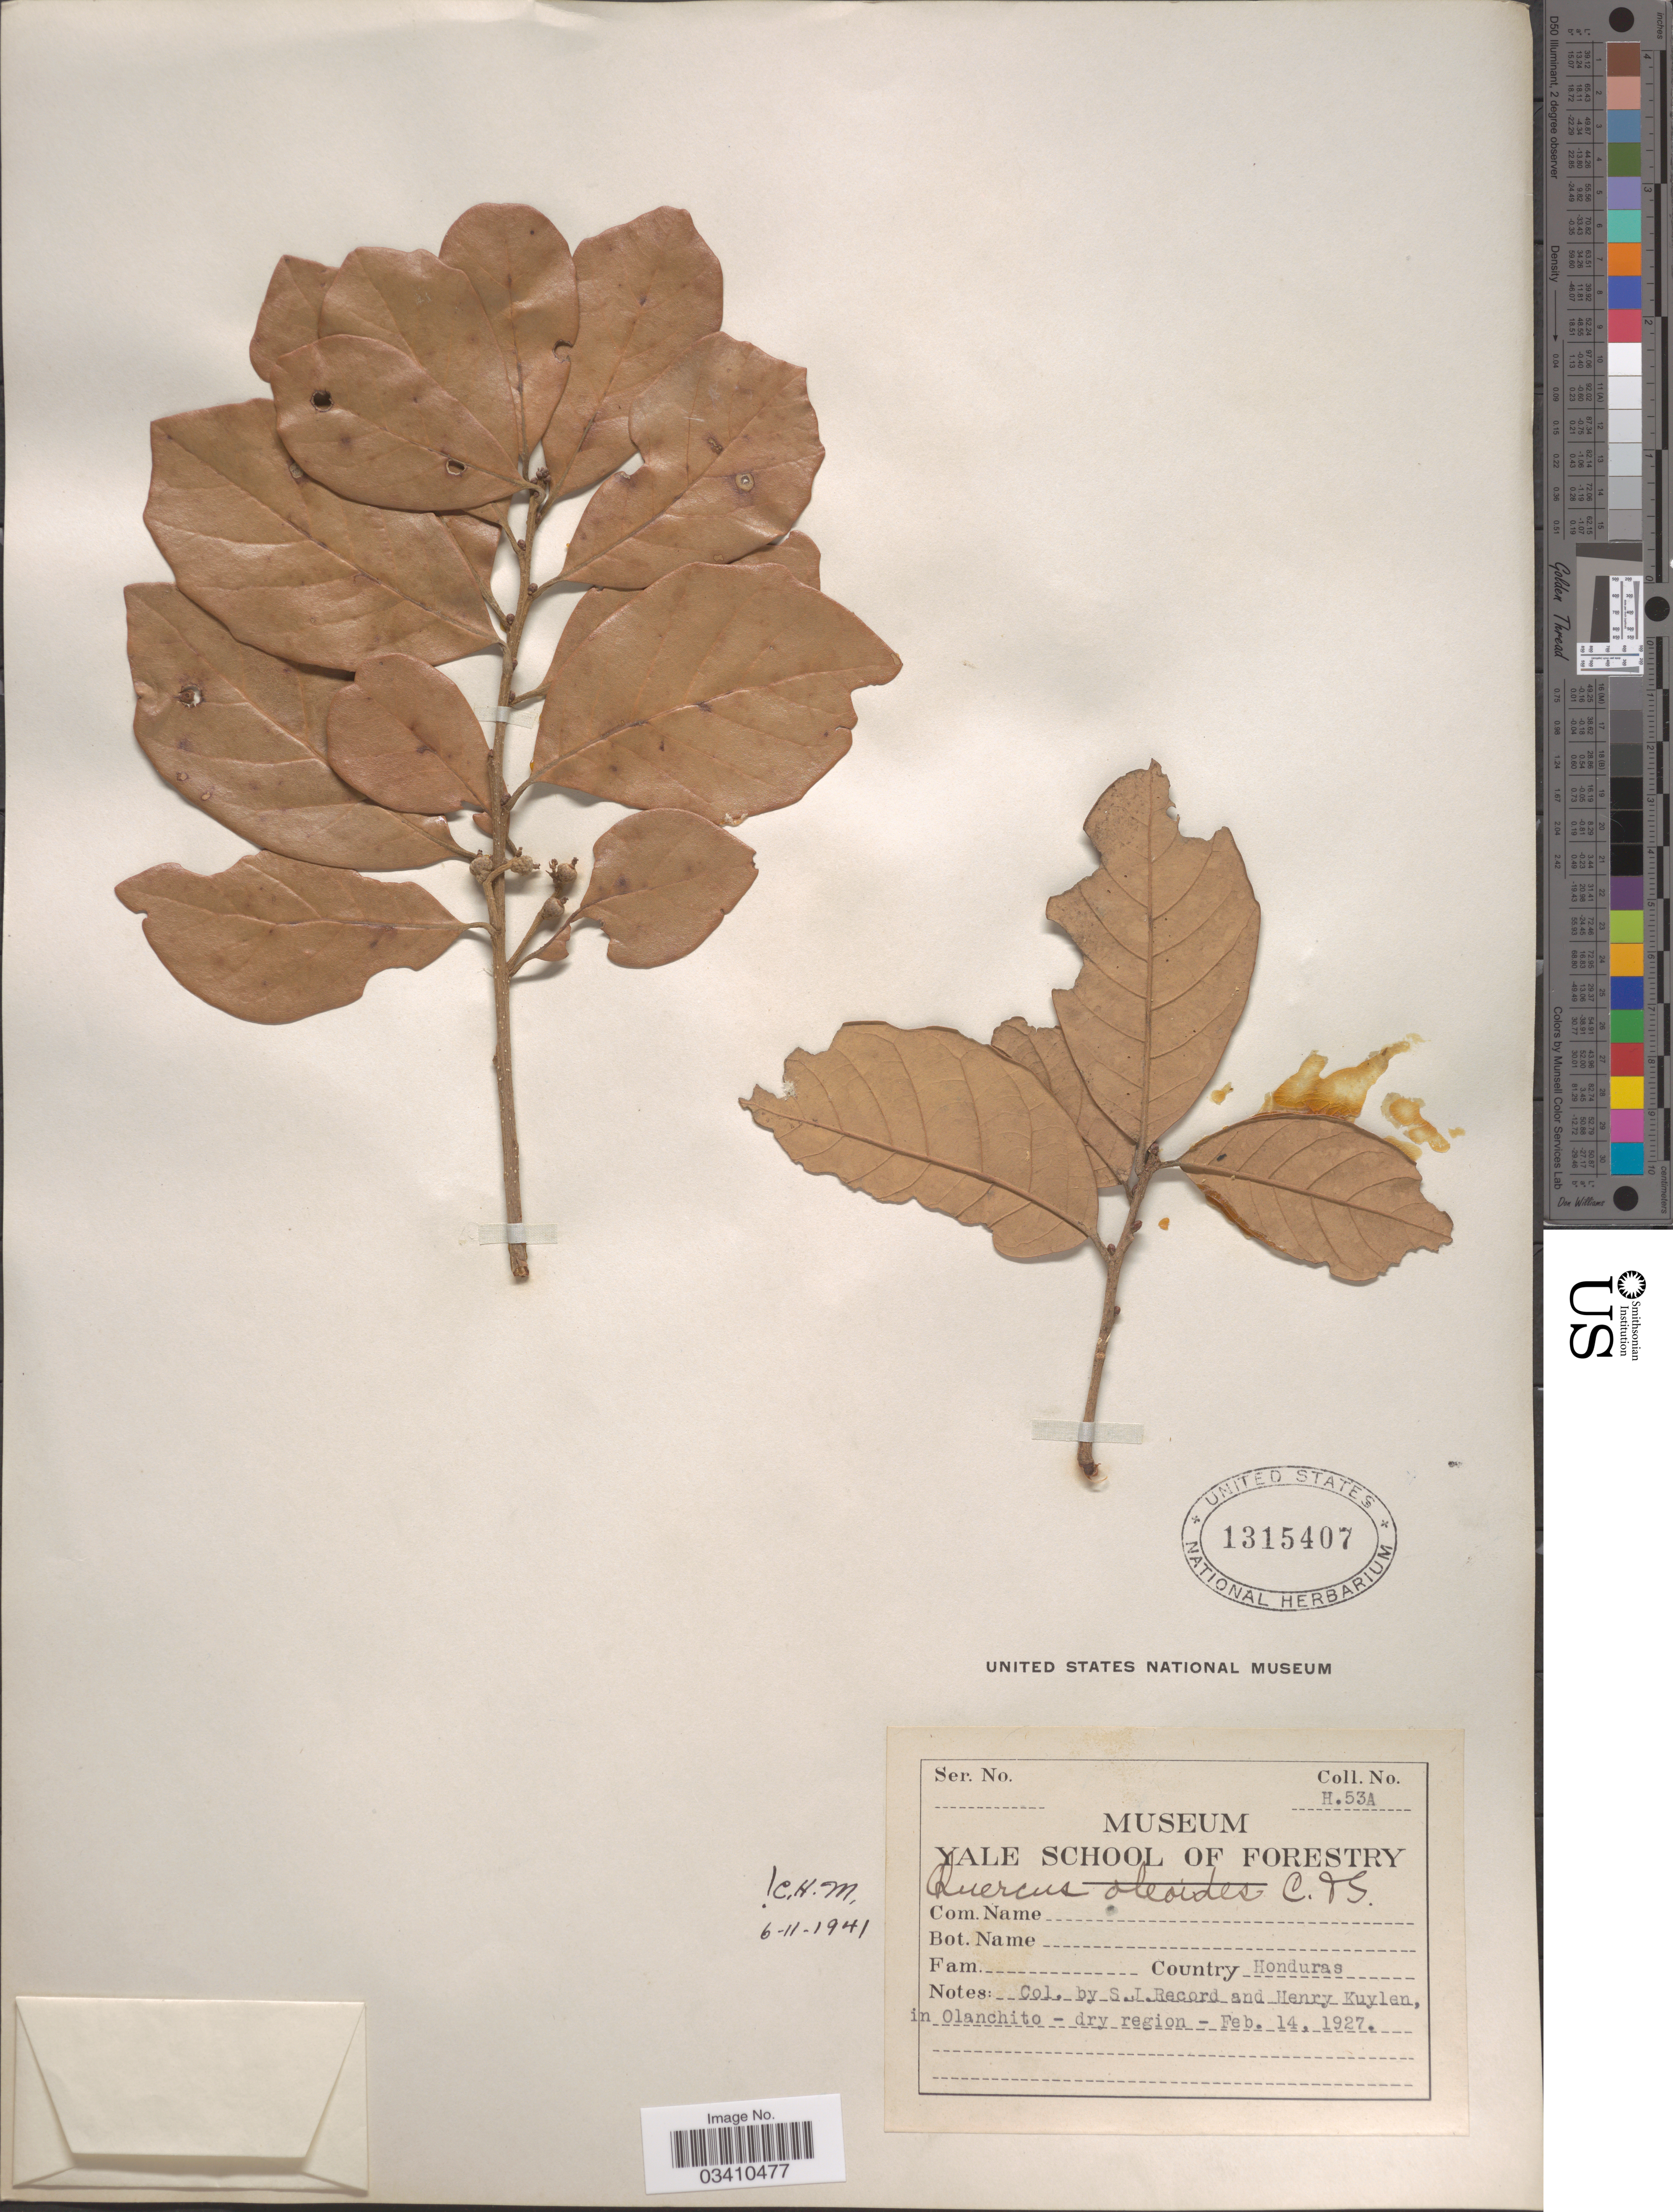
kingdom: Plantae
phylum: Tracheophyta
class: Magnoliopsida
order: Fagales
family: Fagaceae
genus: Quercus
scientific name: Quercus oleoides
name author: Schltdl. & Cham.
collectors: S. J. Record & H. Kuylen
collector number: H53A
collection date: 1927-02-14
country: Honduras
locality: In Olanchito - dry region.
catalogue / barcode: US 1315407